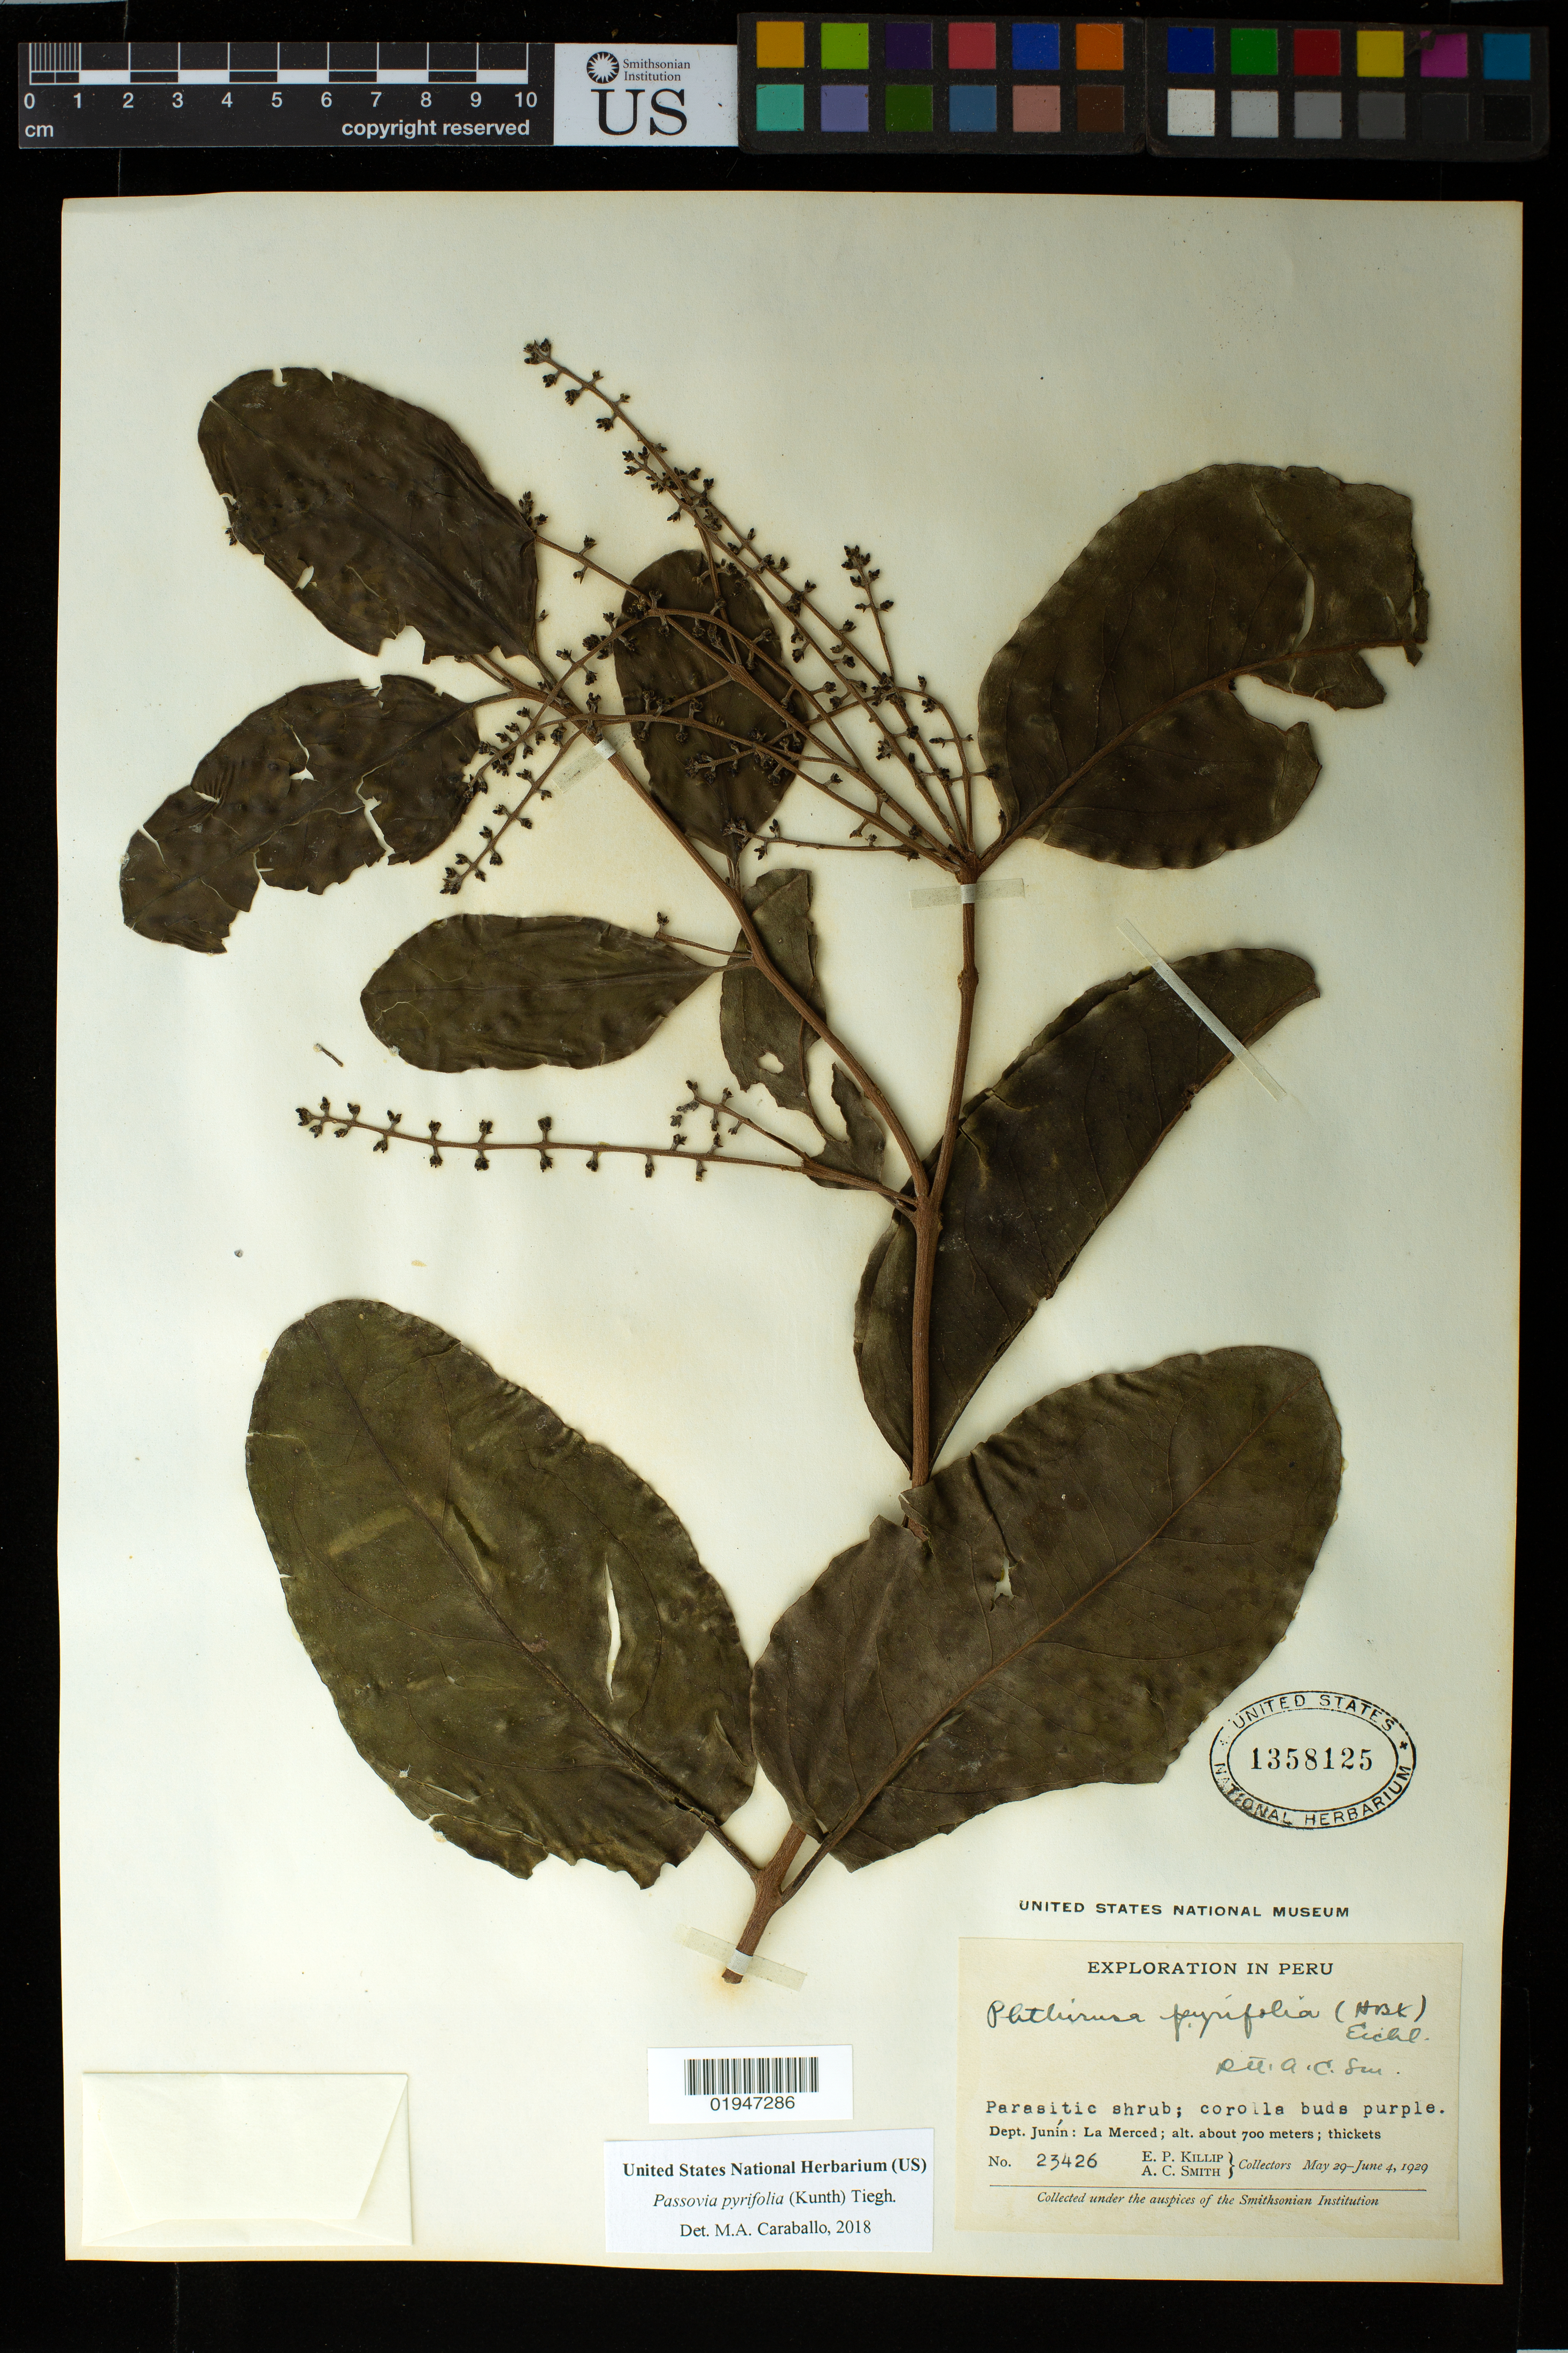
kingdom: Plantae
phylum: Tracheophyta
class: Magnoliopsida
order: Santalales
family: Loranthaceae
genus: Passovia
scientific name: Passovia pyrifolia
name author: (Kunth) Tiegh.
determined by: Caraballo-Ortiz, Marcos A., (MISS), University of Mississippi (UNITED STATES)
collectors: E. P. Killip & A. C. Smith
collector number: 23426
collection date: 1929-05-29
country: Peru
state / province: Junín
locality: La Merced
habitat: Thickets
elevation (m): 700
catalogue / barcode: US 1358125